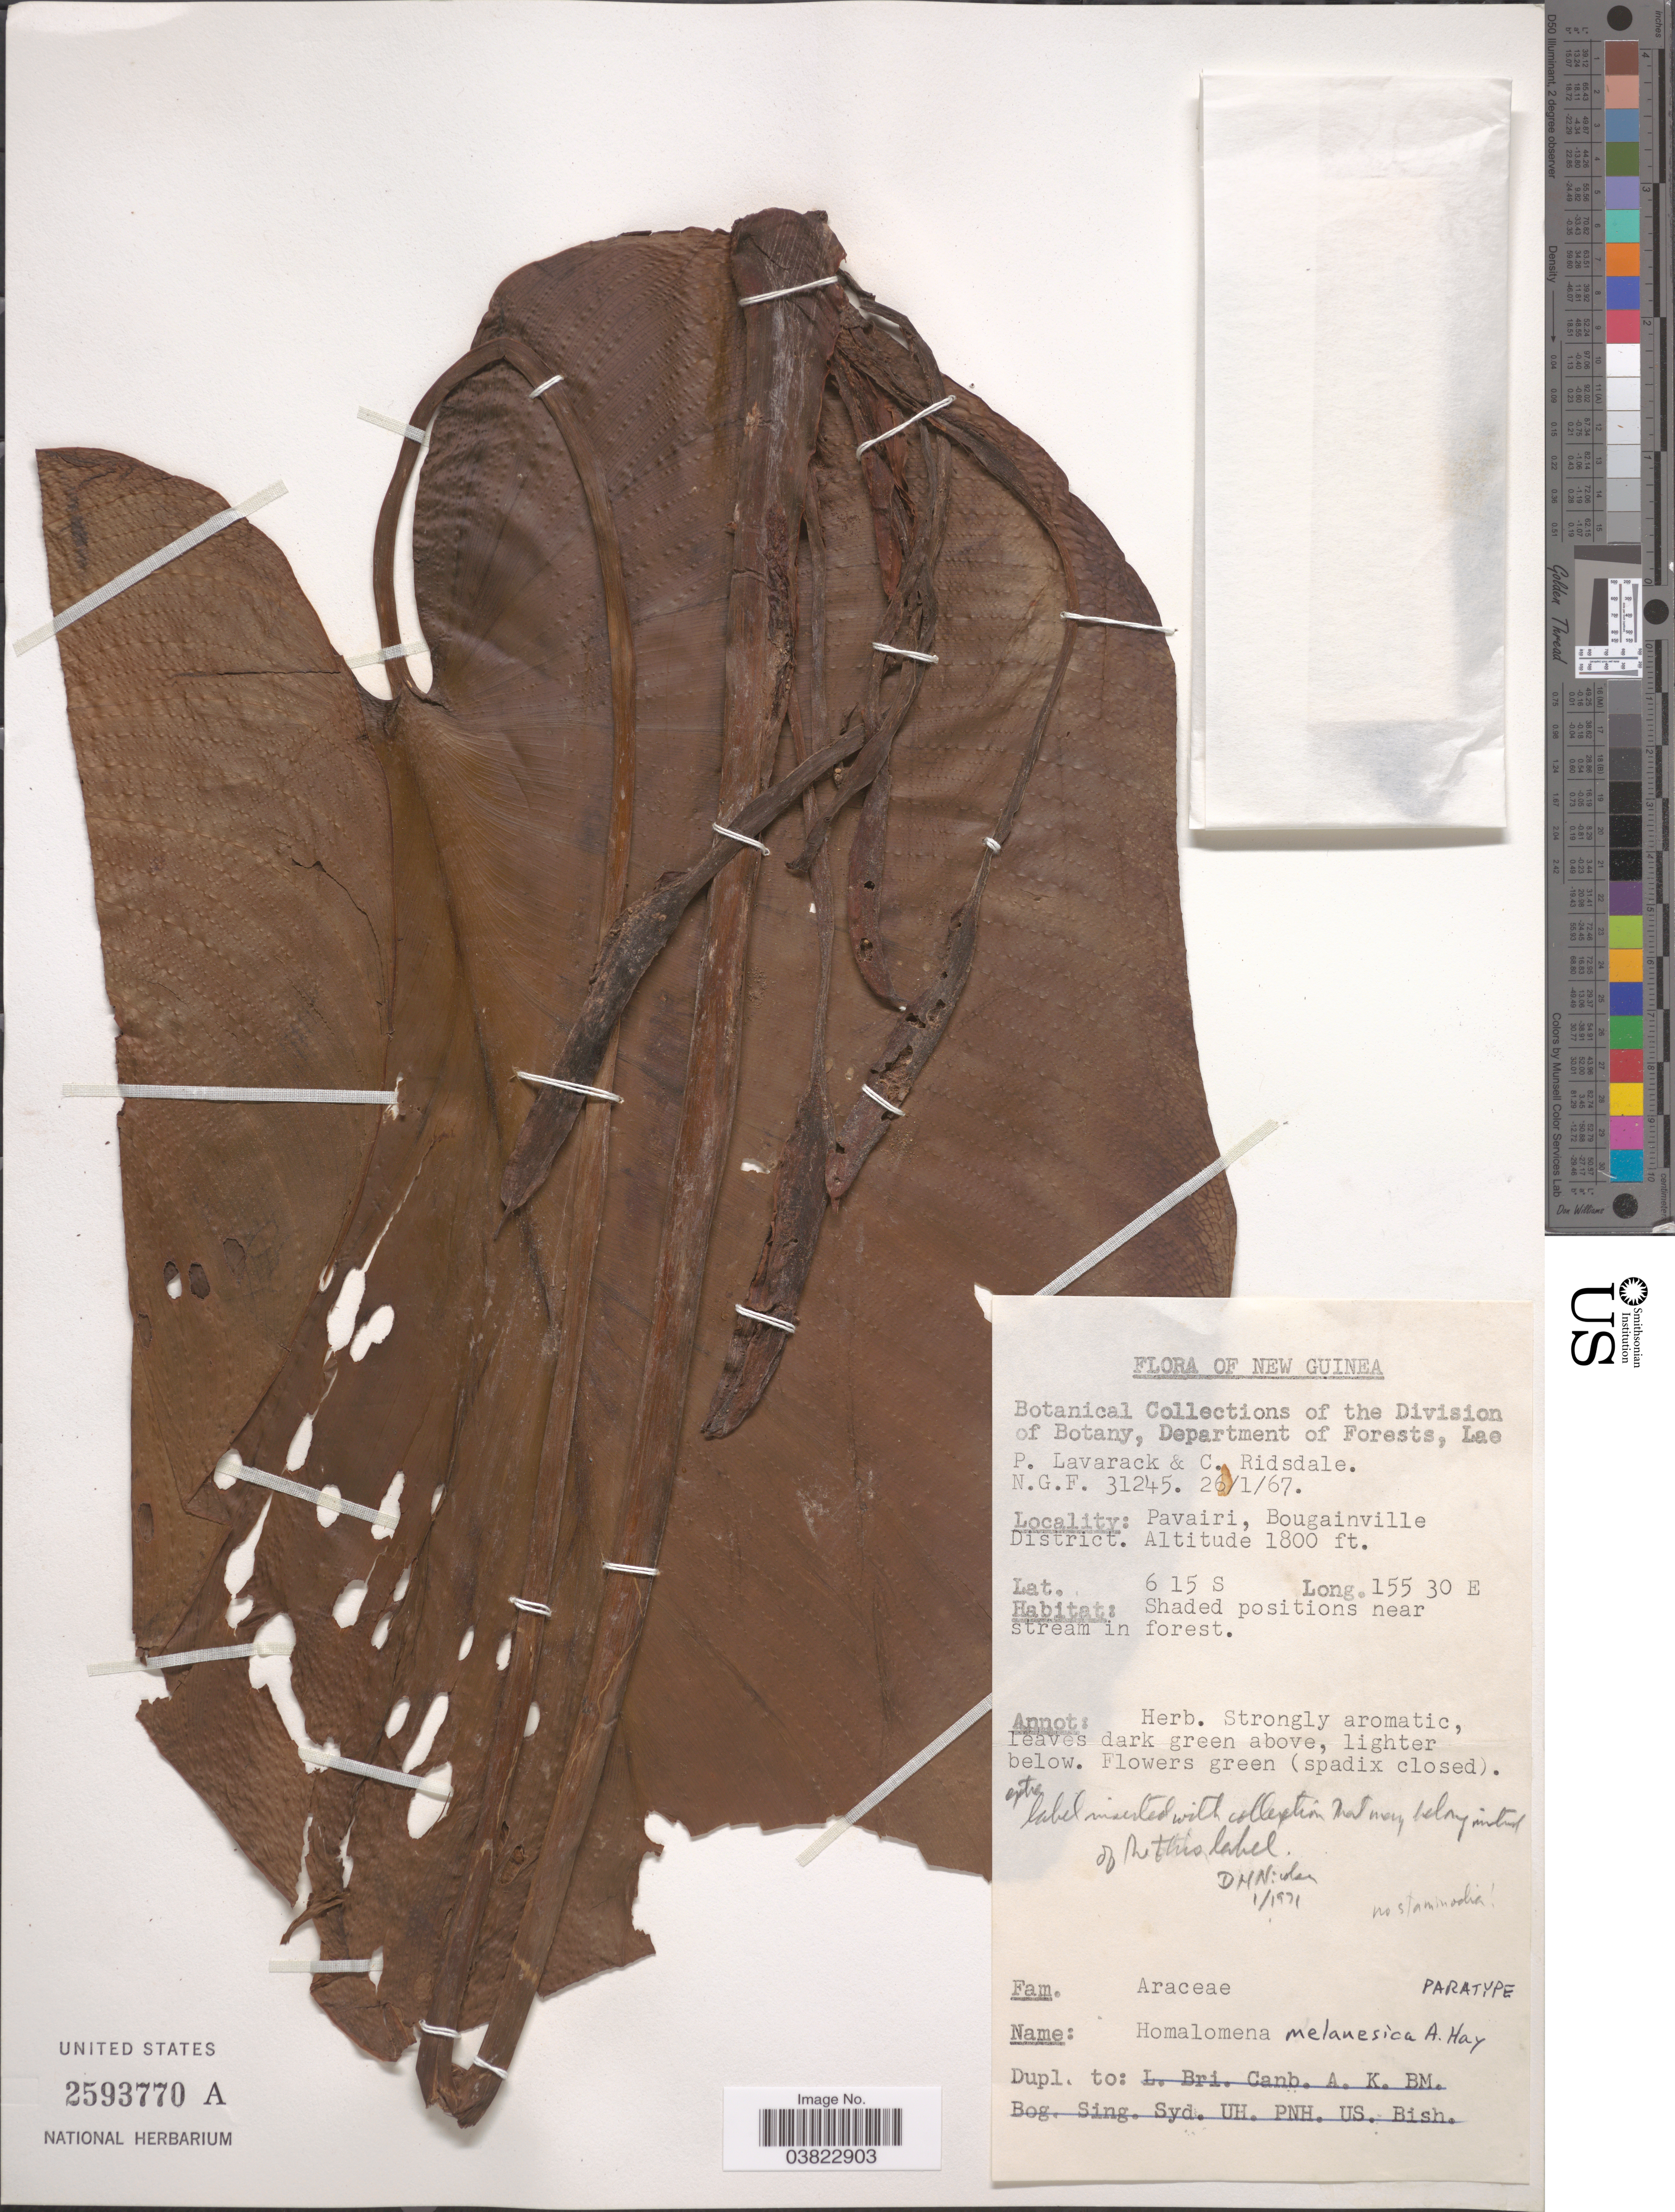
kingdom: Plantae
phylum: Tracheophyta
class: Liliopsida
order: Alismatales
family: Araceae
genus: Homalomena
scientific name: Homalomena melanesica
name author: A. Hay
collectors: P. Lavarack & C. E. Ridsdale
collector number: NGF31245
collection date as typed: Transcribed d/m/y: 26/1/67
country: Papua New Guinea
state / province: Bougainville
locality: New Guinea. Pavairi, Bougainville District.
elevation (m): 549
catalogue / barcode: US 2593770A